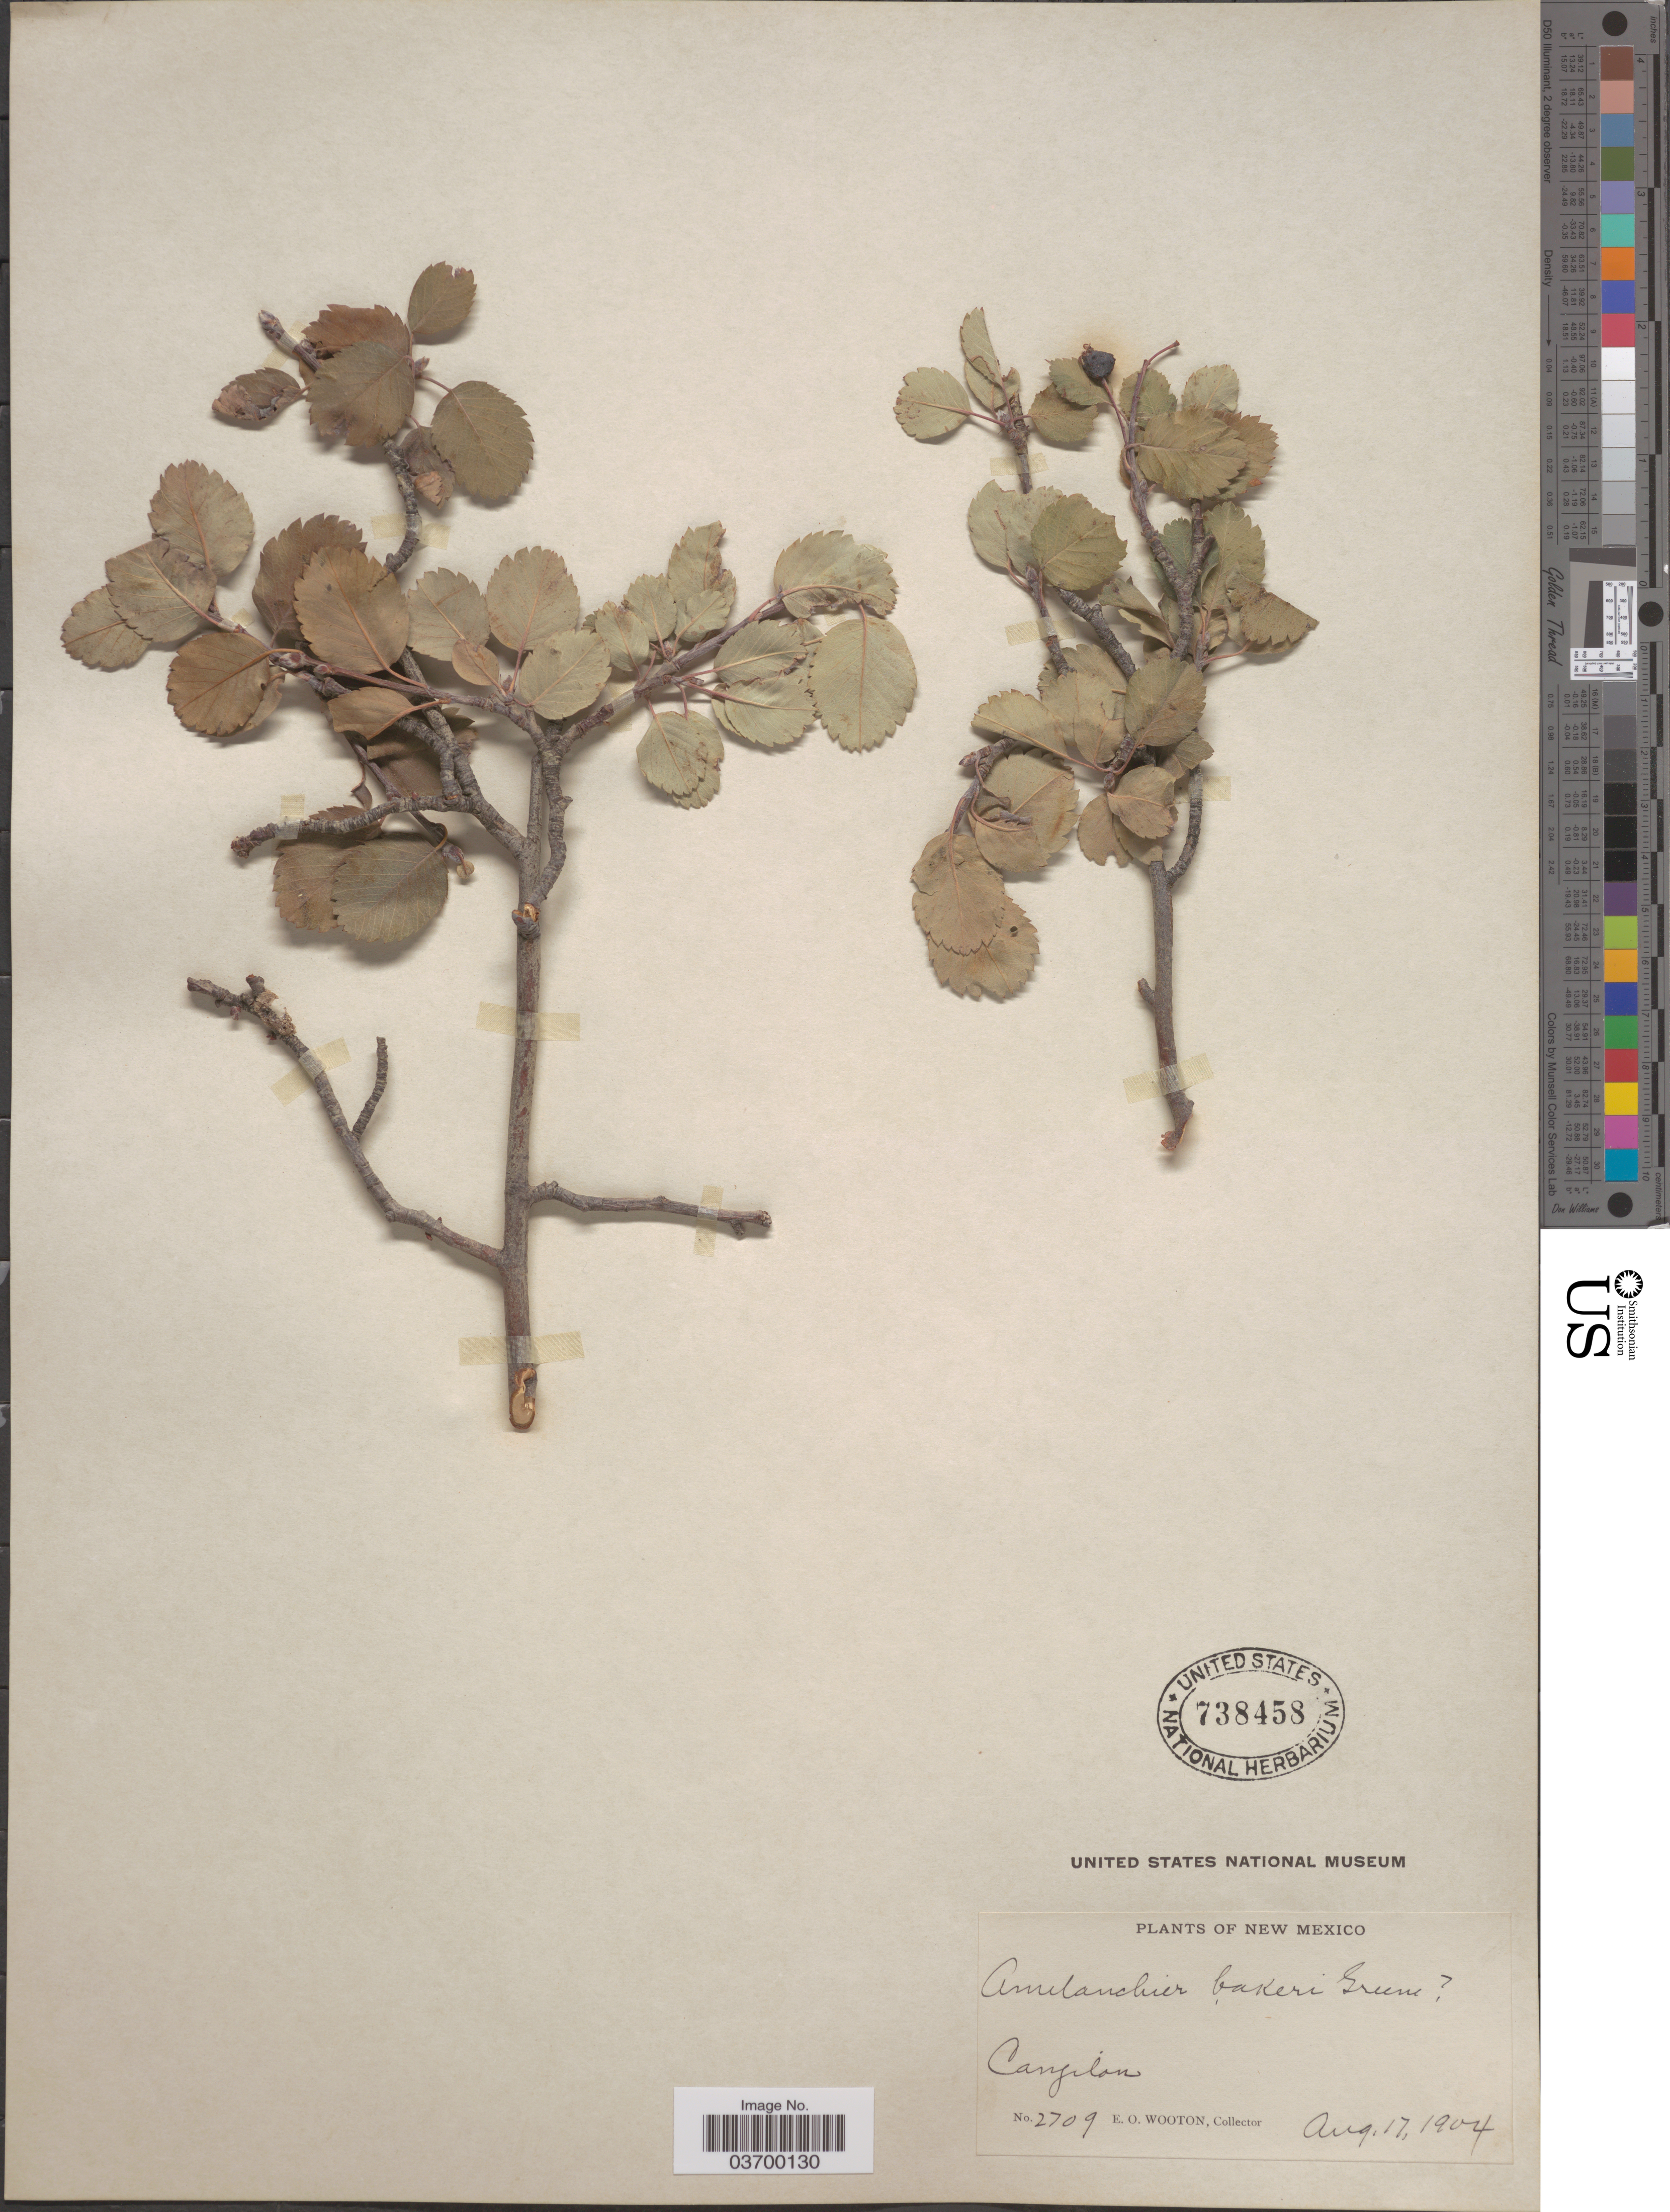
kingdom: Plantae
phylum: Tracheophyta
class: Magnoliopsida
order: Rosales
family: Rosaceae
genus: Amelanchier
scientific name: Amelanchier bakeri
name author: Greene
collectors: E. O. Wooton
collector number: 2709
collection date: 1904-08-17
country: United States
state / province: New Mexico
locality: Canjilon.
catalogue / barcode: US 738458